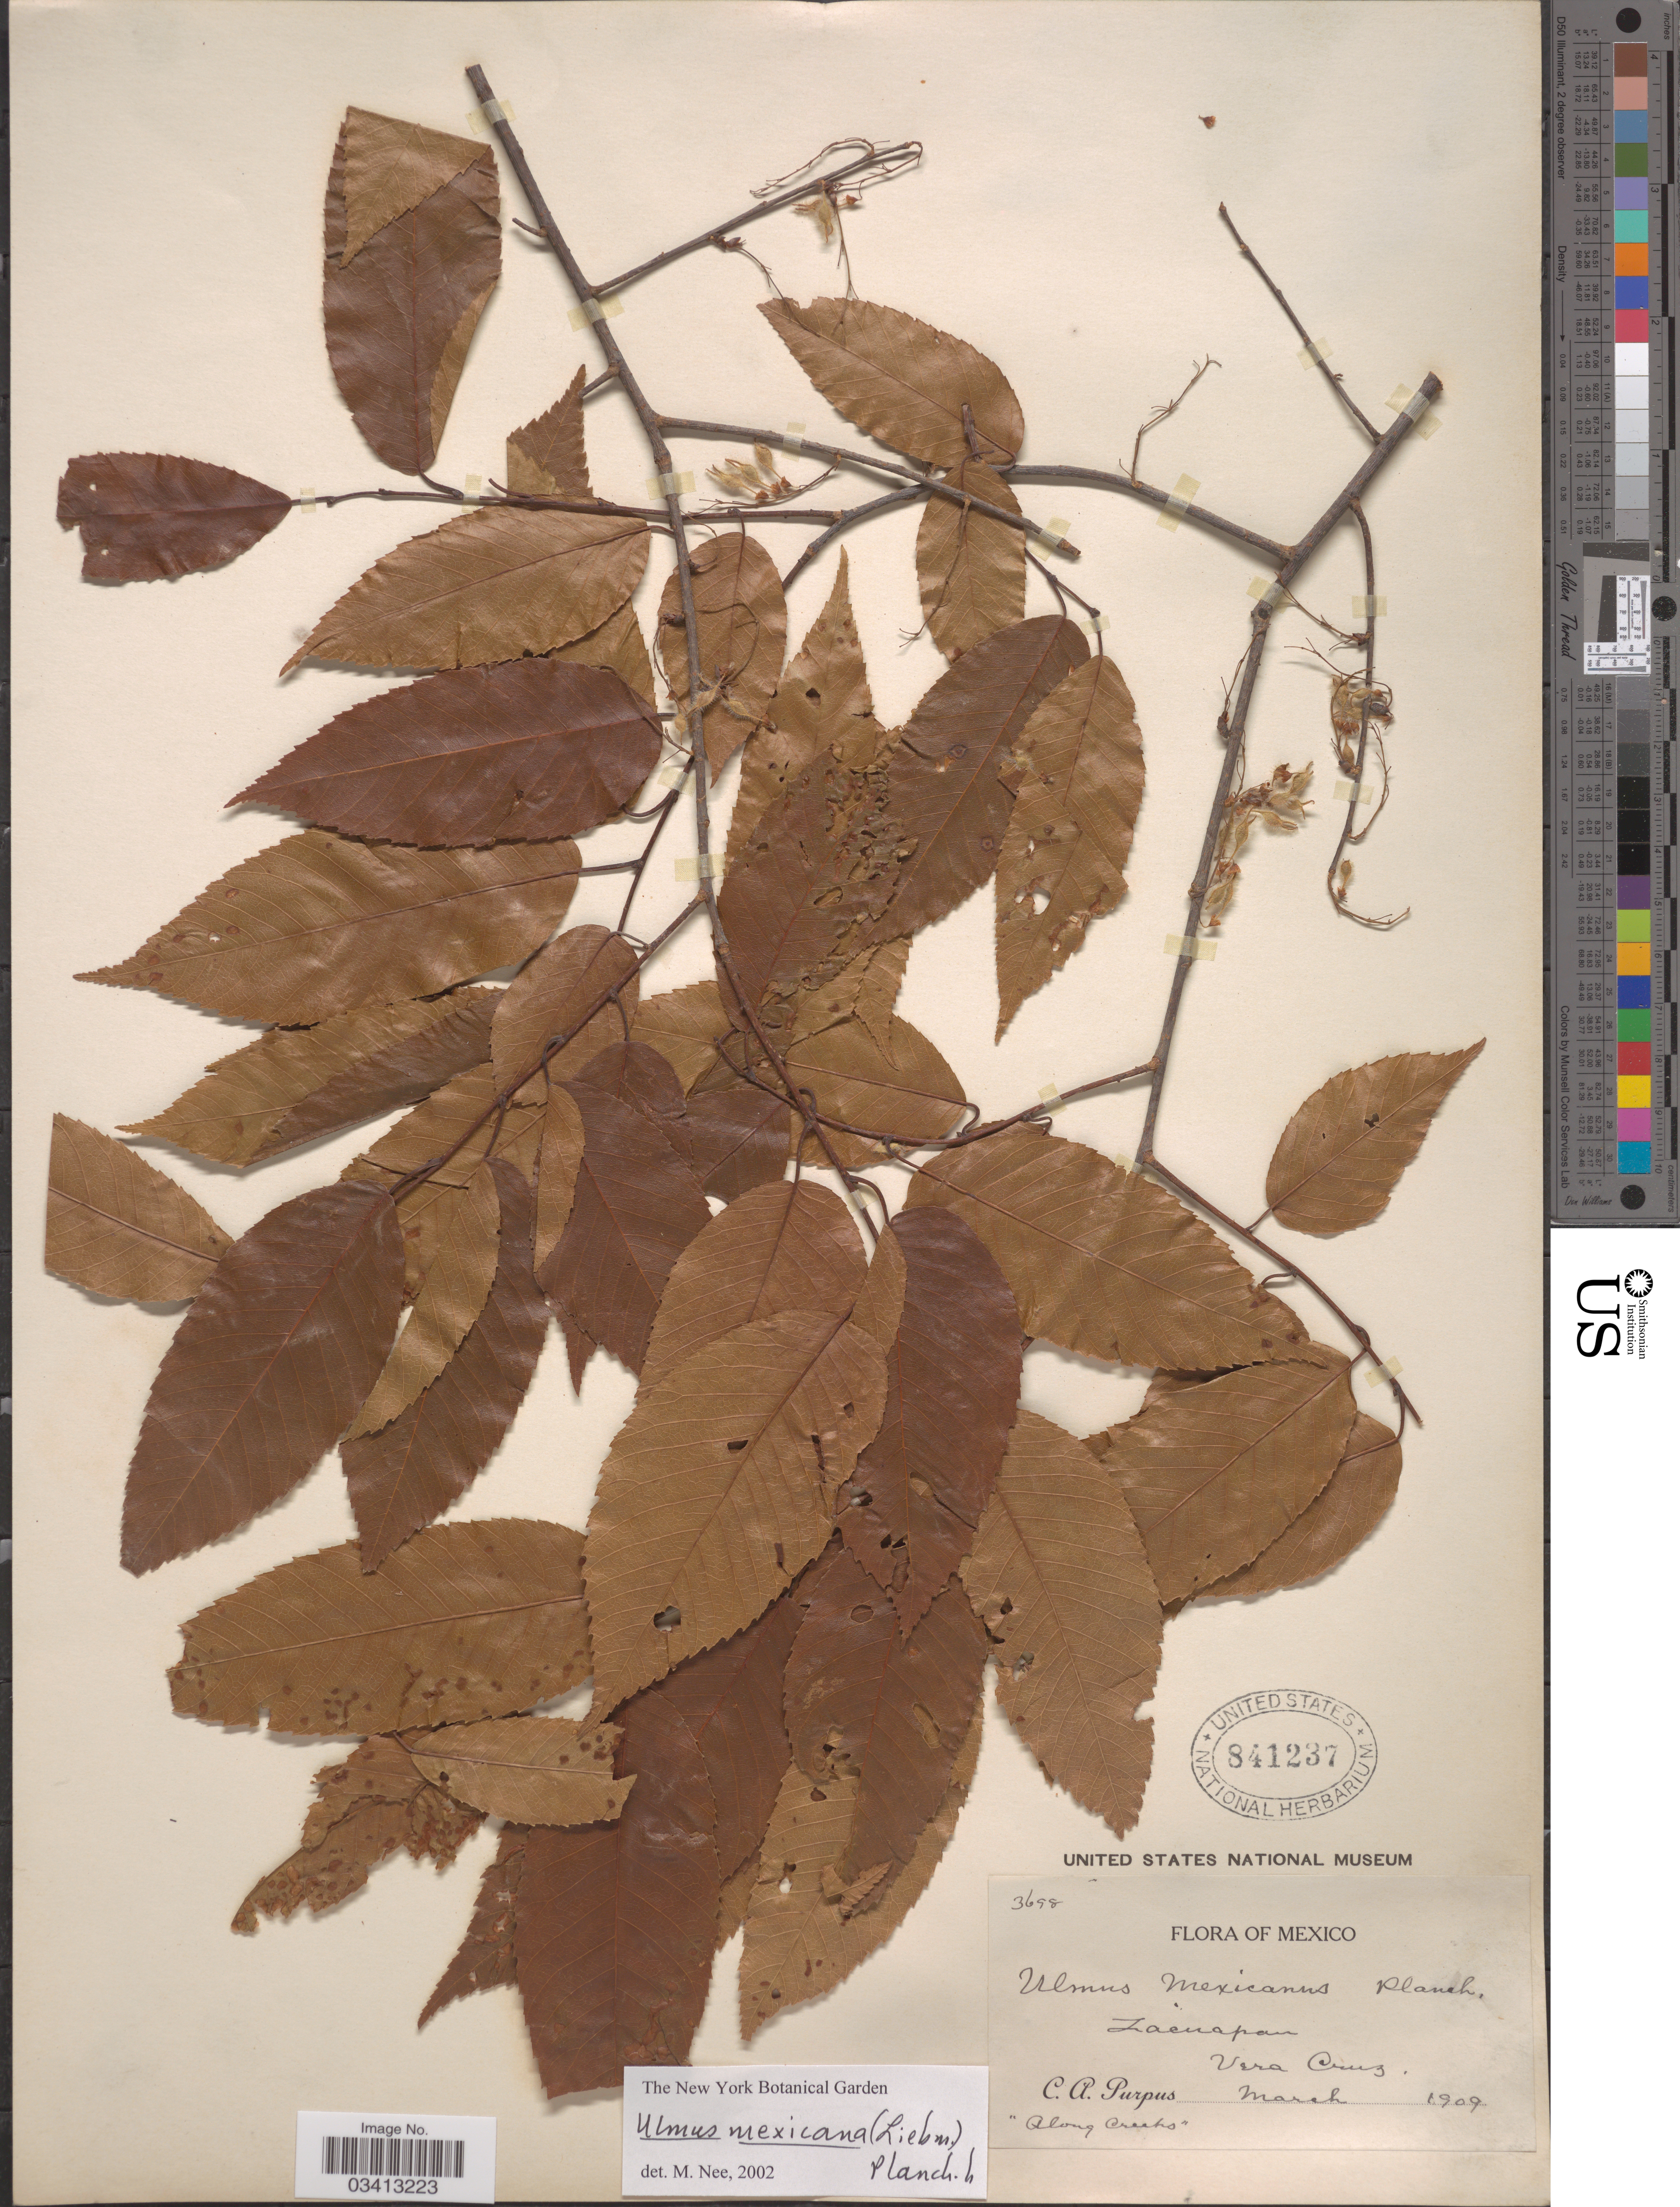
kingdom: Plantae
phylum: Tracheophyta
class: Magnoliopsida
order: Rosales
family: Ulmaceae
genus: Ulmus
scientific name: Ulmus mexicana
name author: (Liebm.) Planch.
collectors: C. A. Purpus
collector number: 3698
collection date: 1909-03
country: Mexico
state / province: Veracruz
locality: Zacuapan, Vera Cruz. "Along Creeks".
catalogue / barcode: US 841237